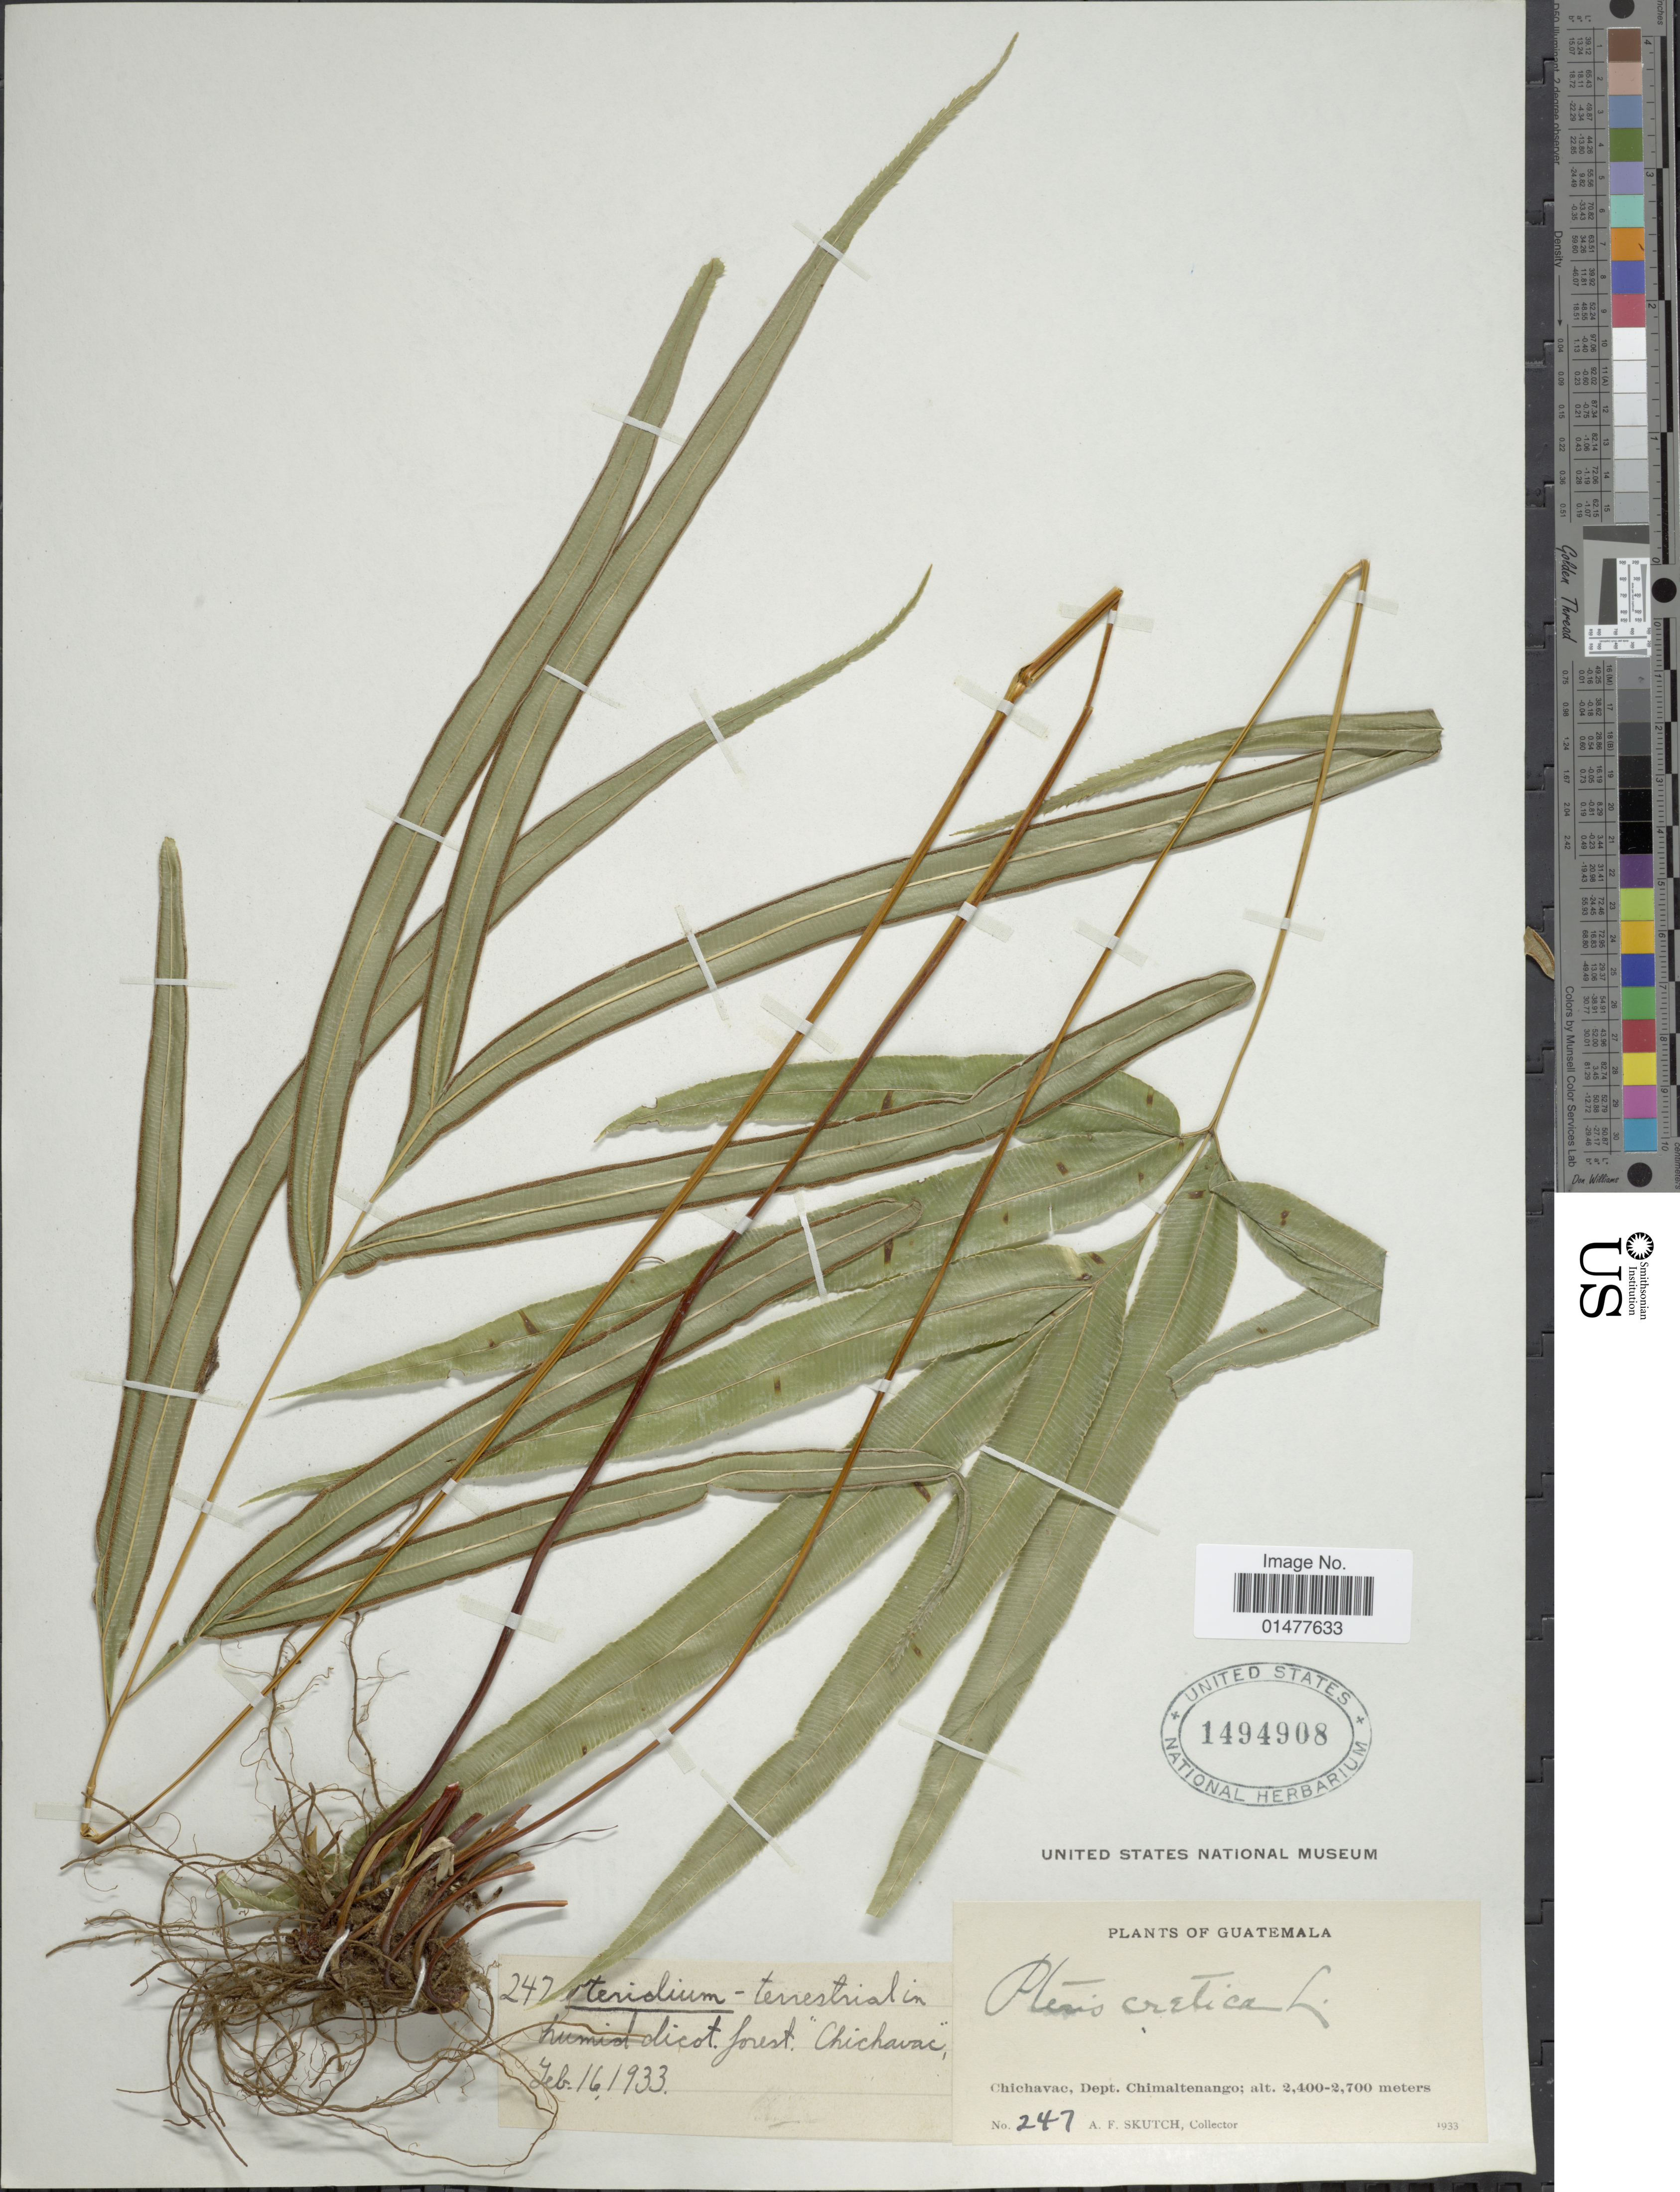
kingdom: Plantae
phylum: Tracheophyta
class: Polypodiopsida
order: Polypodiales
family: Pteridaceae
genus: Pteris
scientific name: Pteris cretica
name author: L.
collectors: A. F. Skutch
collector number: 247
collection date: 1933-02-16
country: Guatemala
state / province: Chimaltenango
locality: Chichavac.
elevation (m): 2400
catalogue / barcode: US 1494908